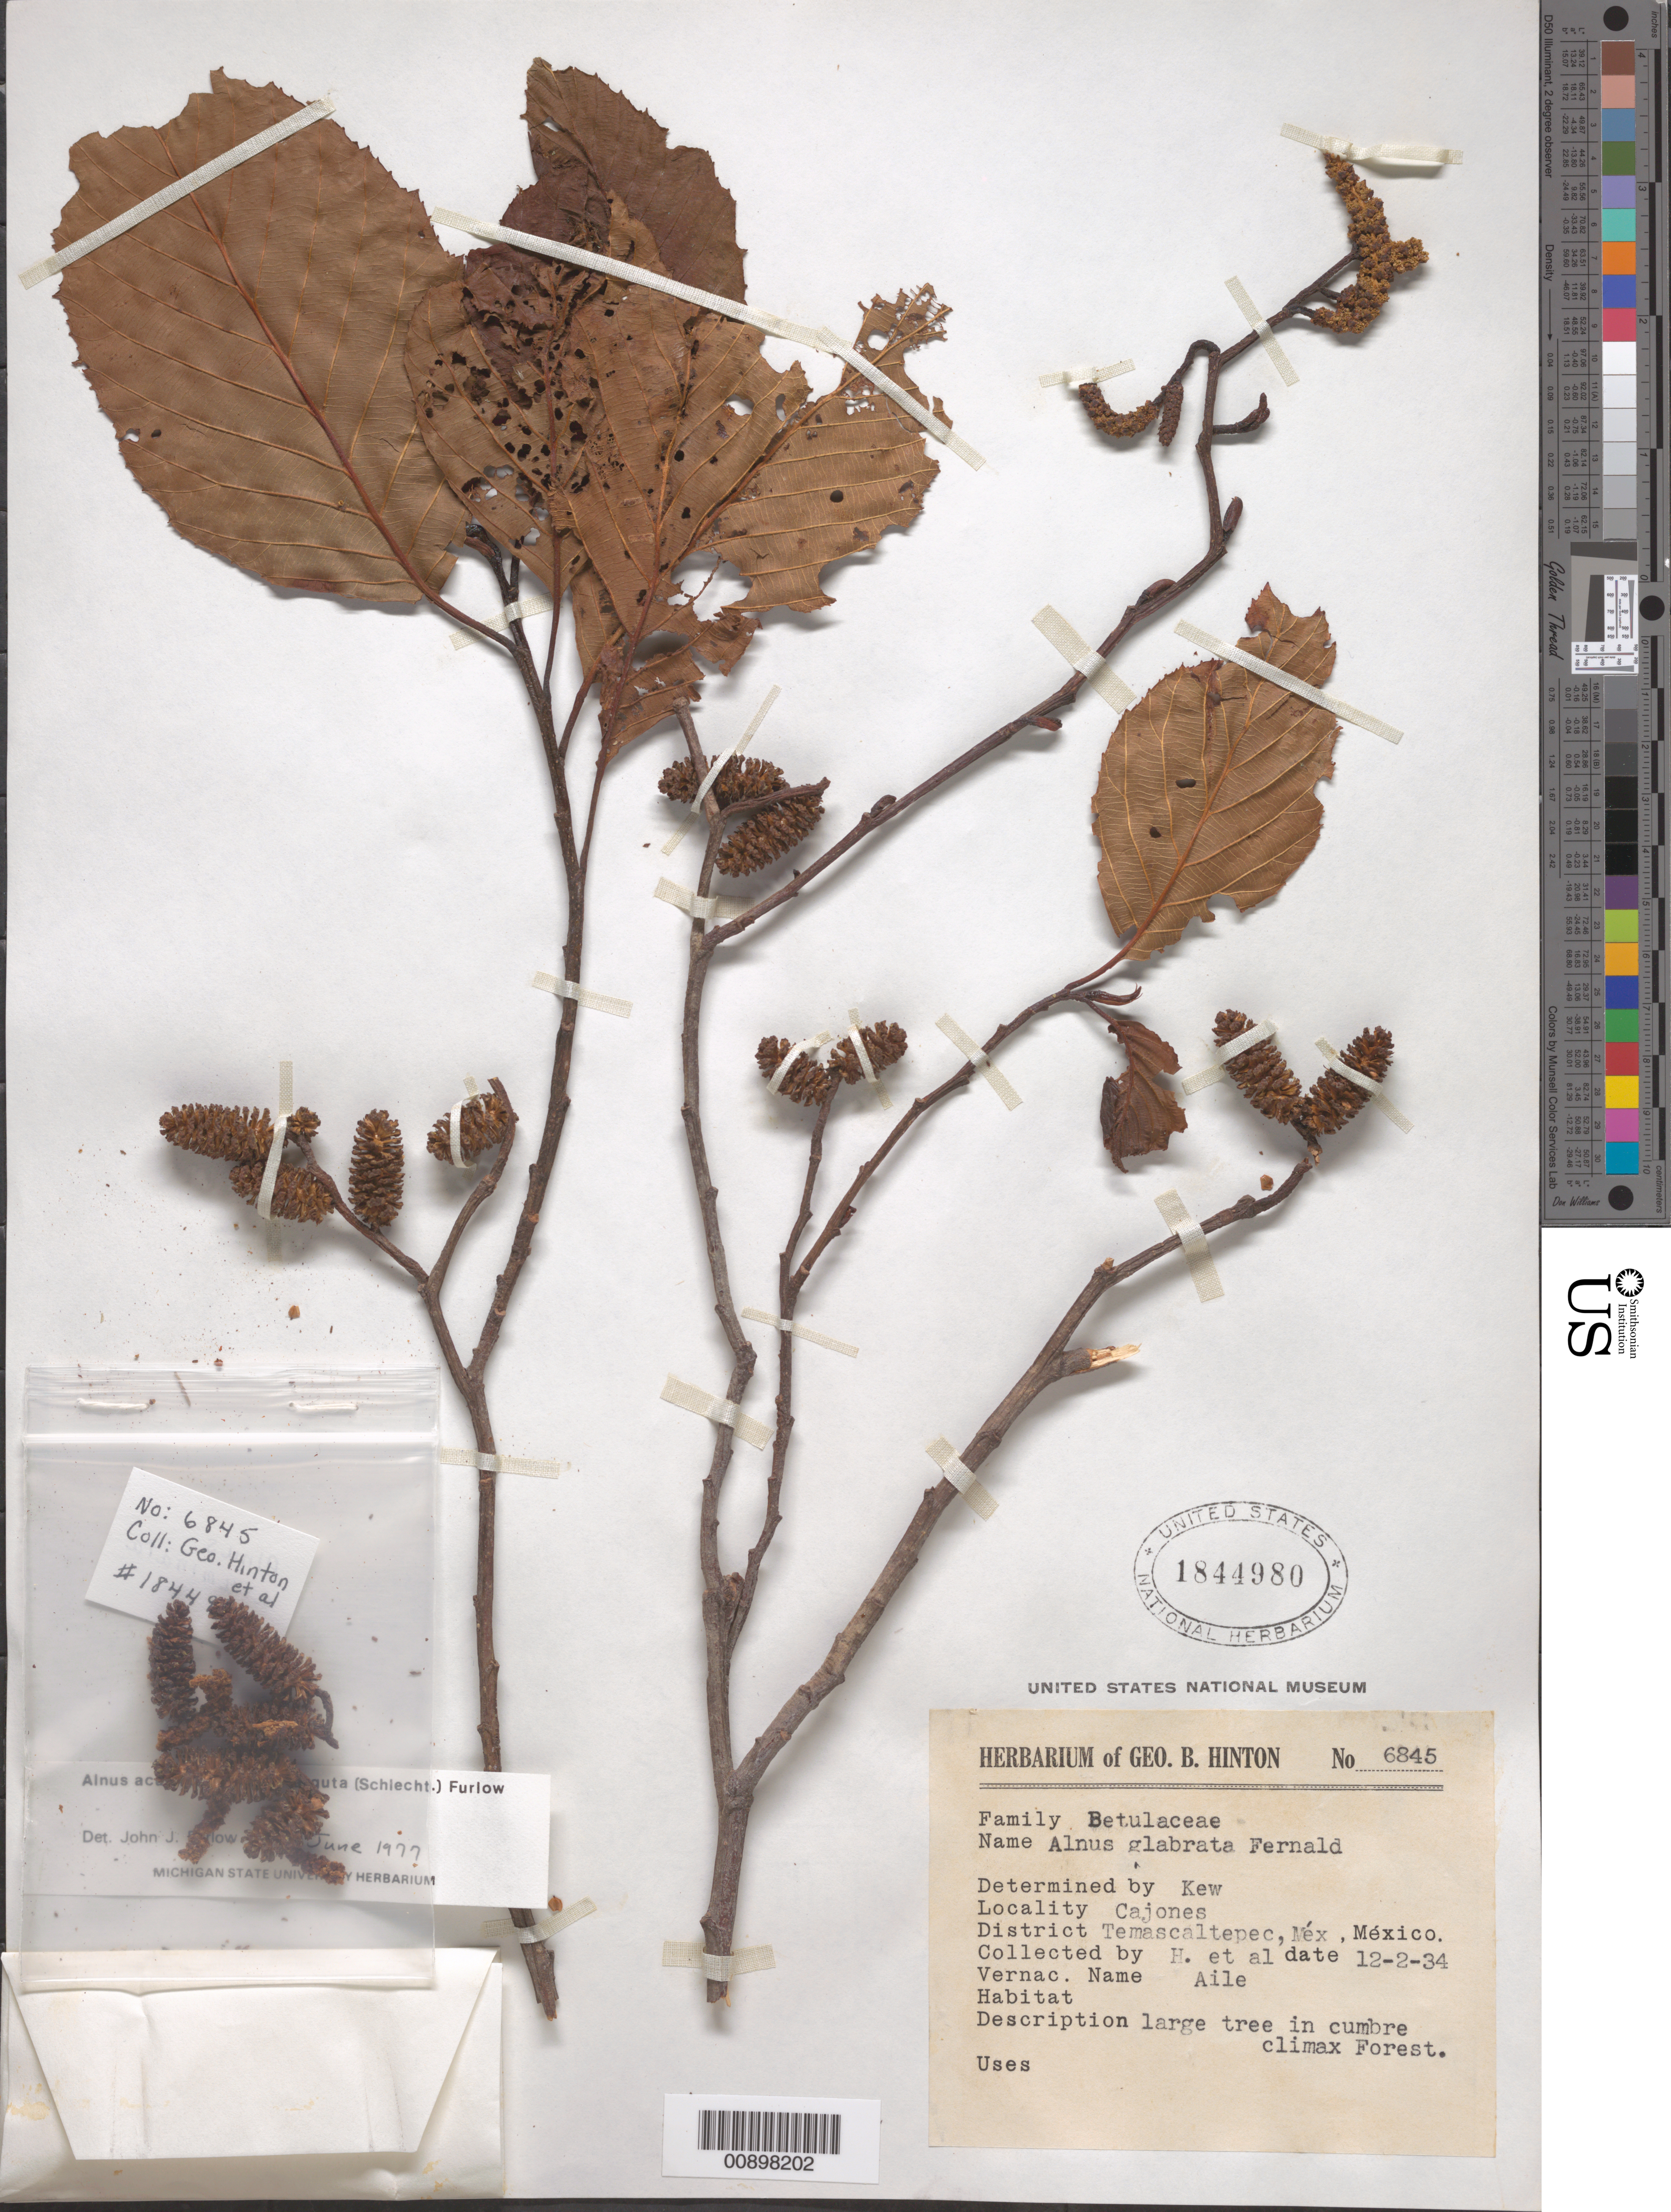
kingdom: Plantae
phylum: Tracheophyta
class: Magnoliopsida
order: Fagales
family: Betulaceae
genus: Alnus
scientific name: Alnus acuminata subsp. arguta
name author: (Schltdl.) Furlow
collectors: G. B. Hinton & et al.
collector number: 6845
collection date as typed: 02 Dec 1934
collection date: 1934-12-02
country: Mexico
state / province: México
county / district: Temascaltepec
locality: Cajones, District of Temascaltepec, State of México.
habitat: In cumbre, climax forest.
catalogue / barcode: US 1844980